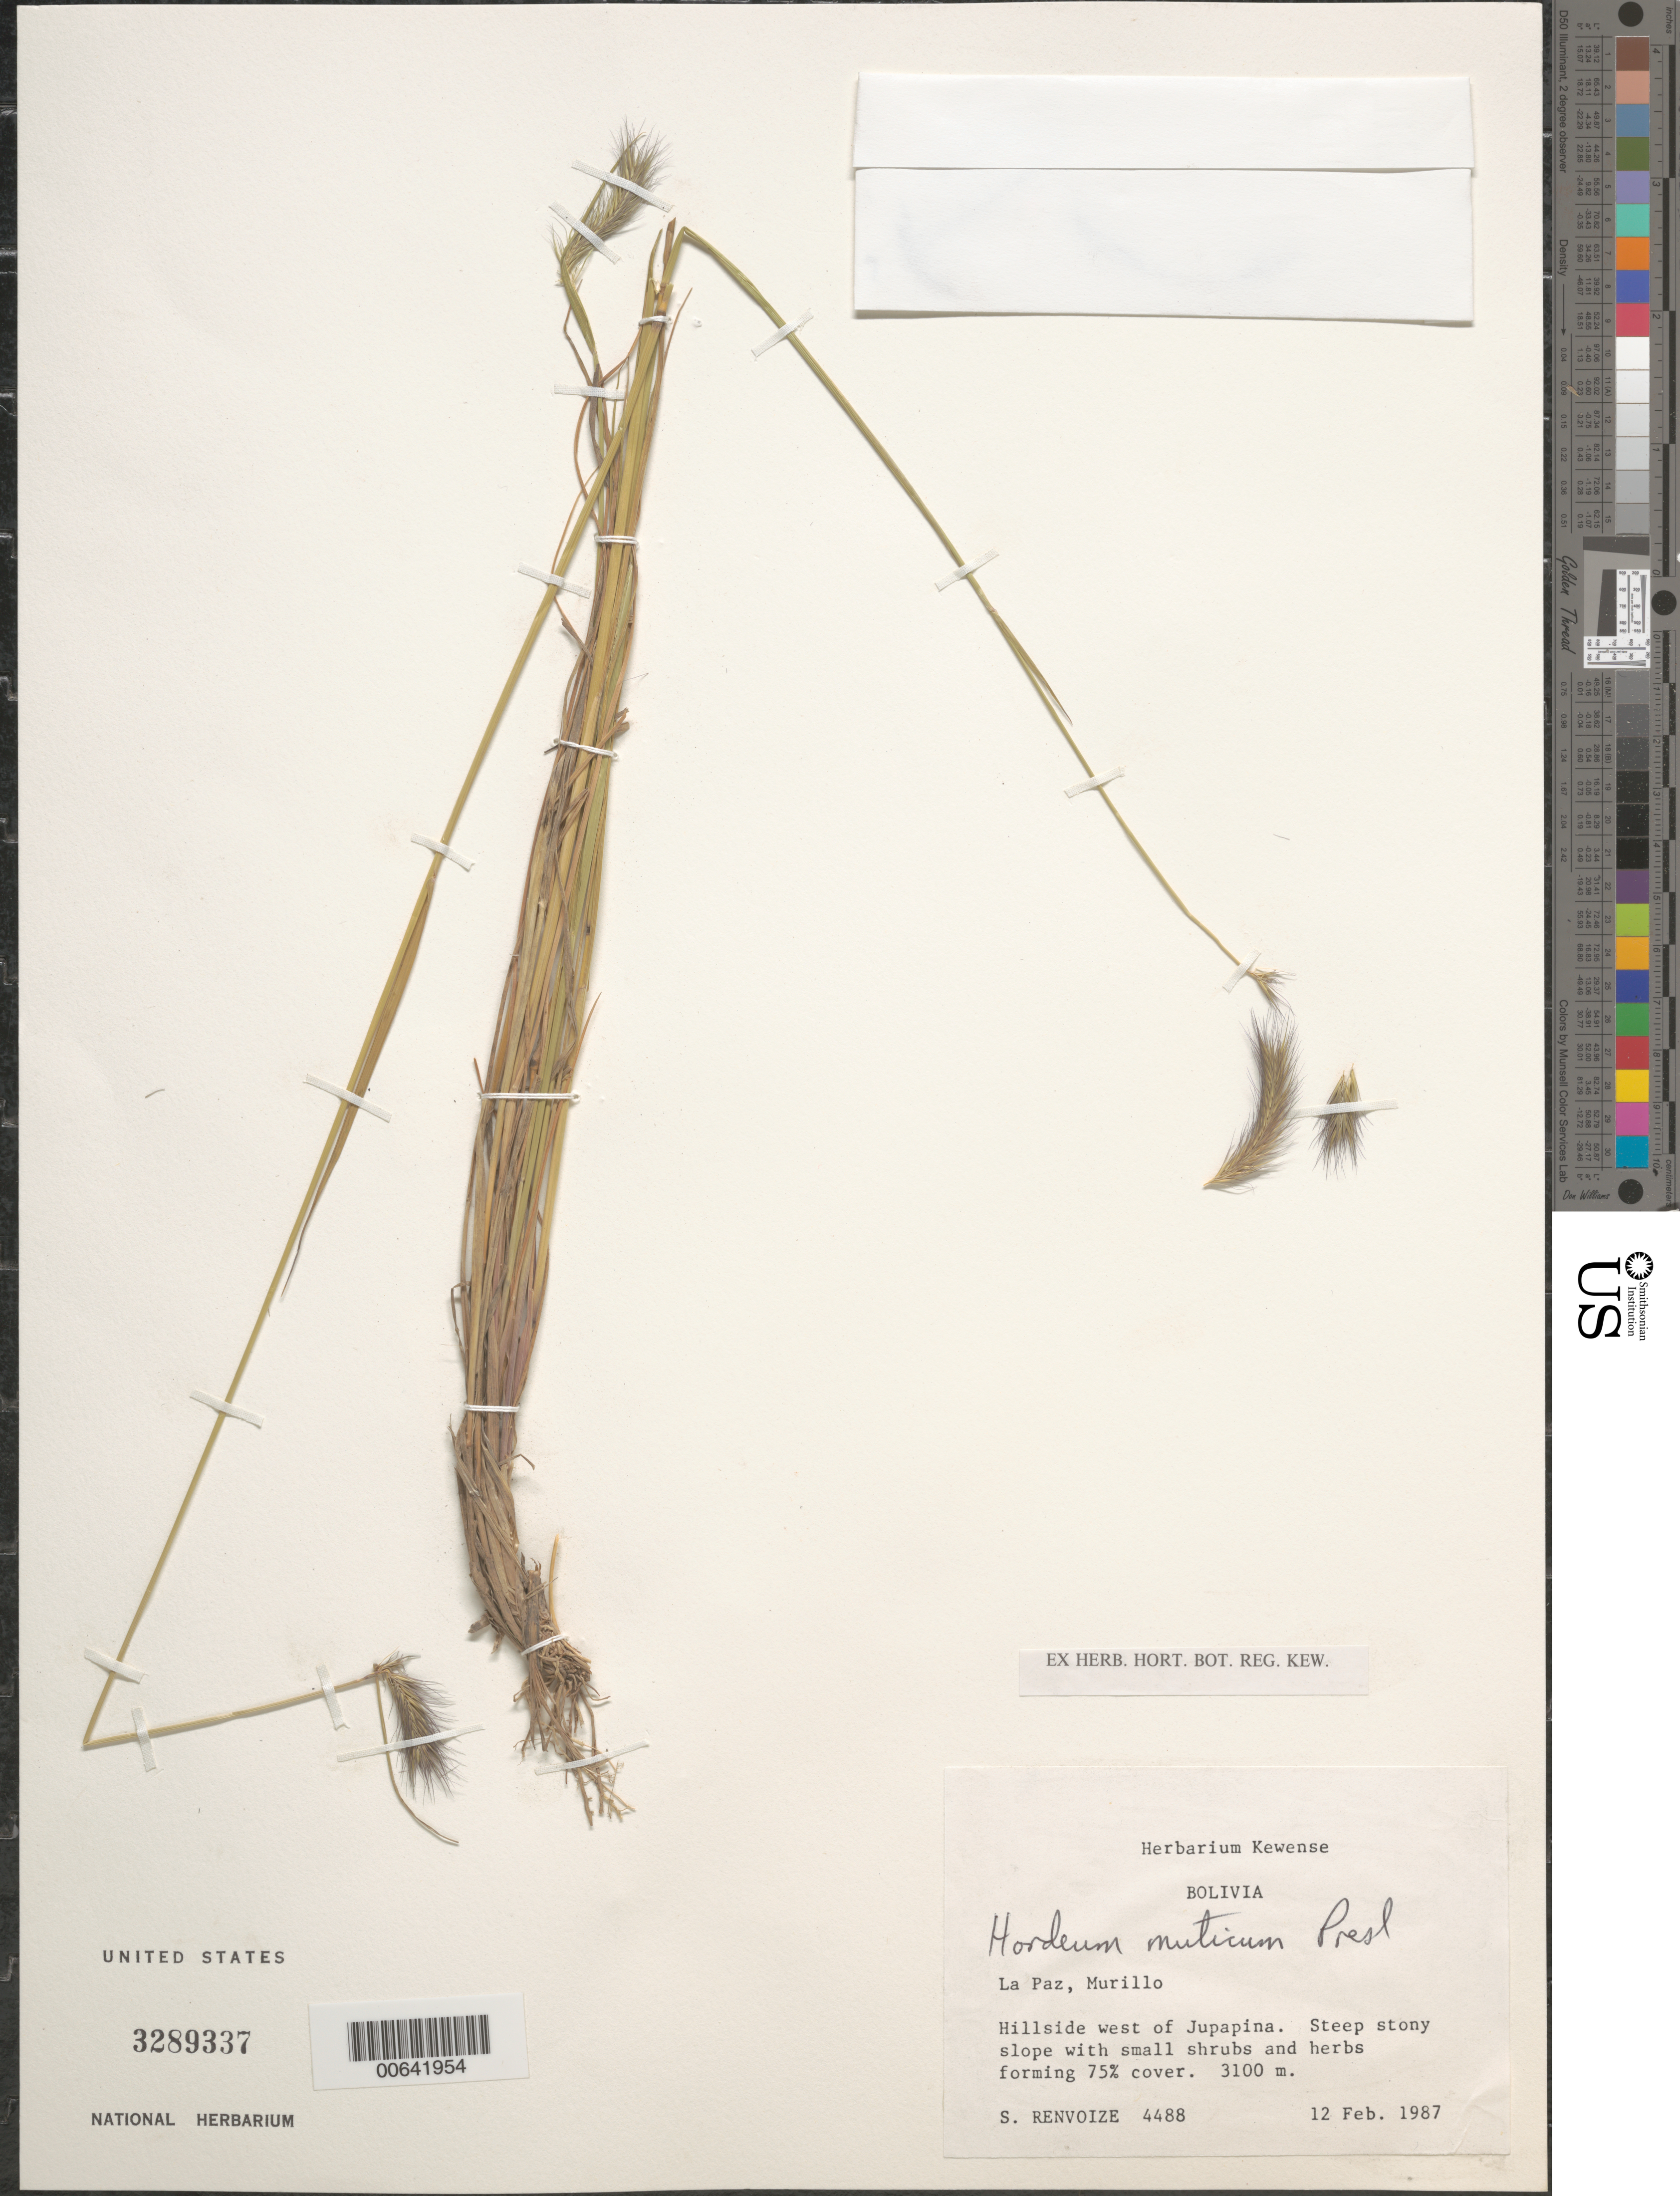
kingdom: Plantae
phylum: Tracheophyta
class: Liliopsida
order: Poales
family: Poaceae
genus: Hordeum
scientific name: Hordeum muticum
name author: J. Presl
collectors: S. A. Renvoize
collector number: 4488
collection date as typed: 12 Feb 1987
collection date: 1987-02-12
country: Bolivia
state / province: La Paz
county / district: Murillo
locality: W de Japapina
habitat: Ladera con arbustos y hierbas, 75 % de cobertiura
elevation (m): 3100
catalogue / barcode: US 3289337